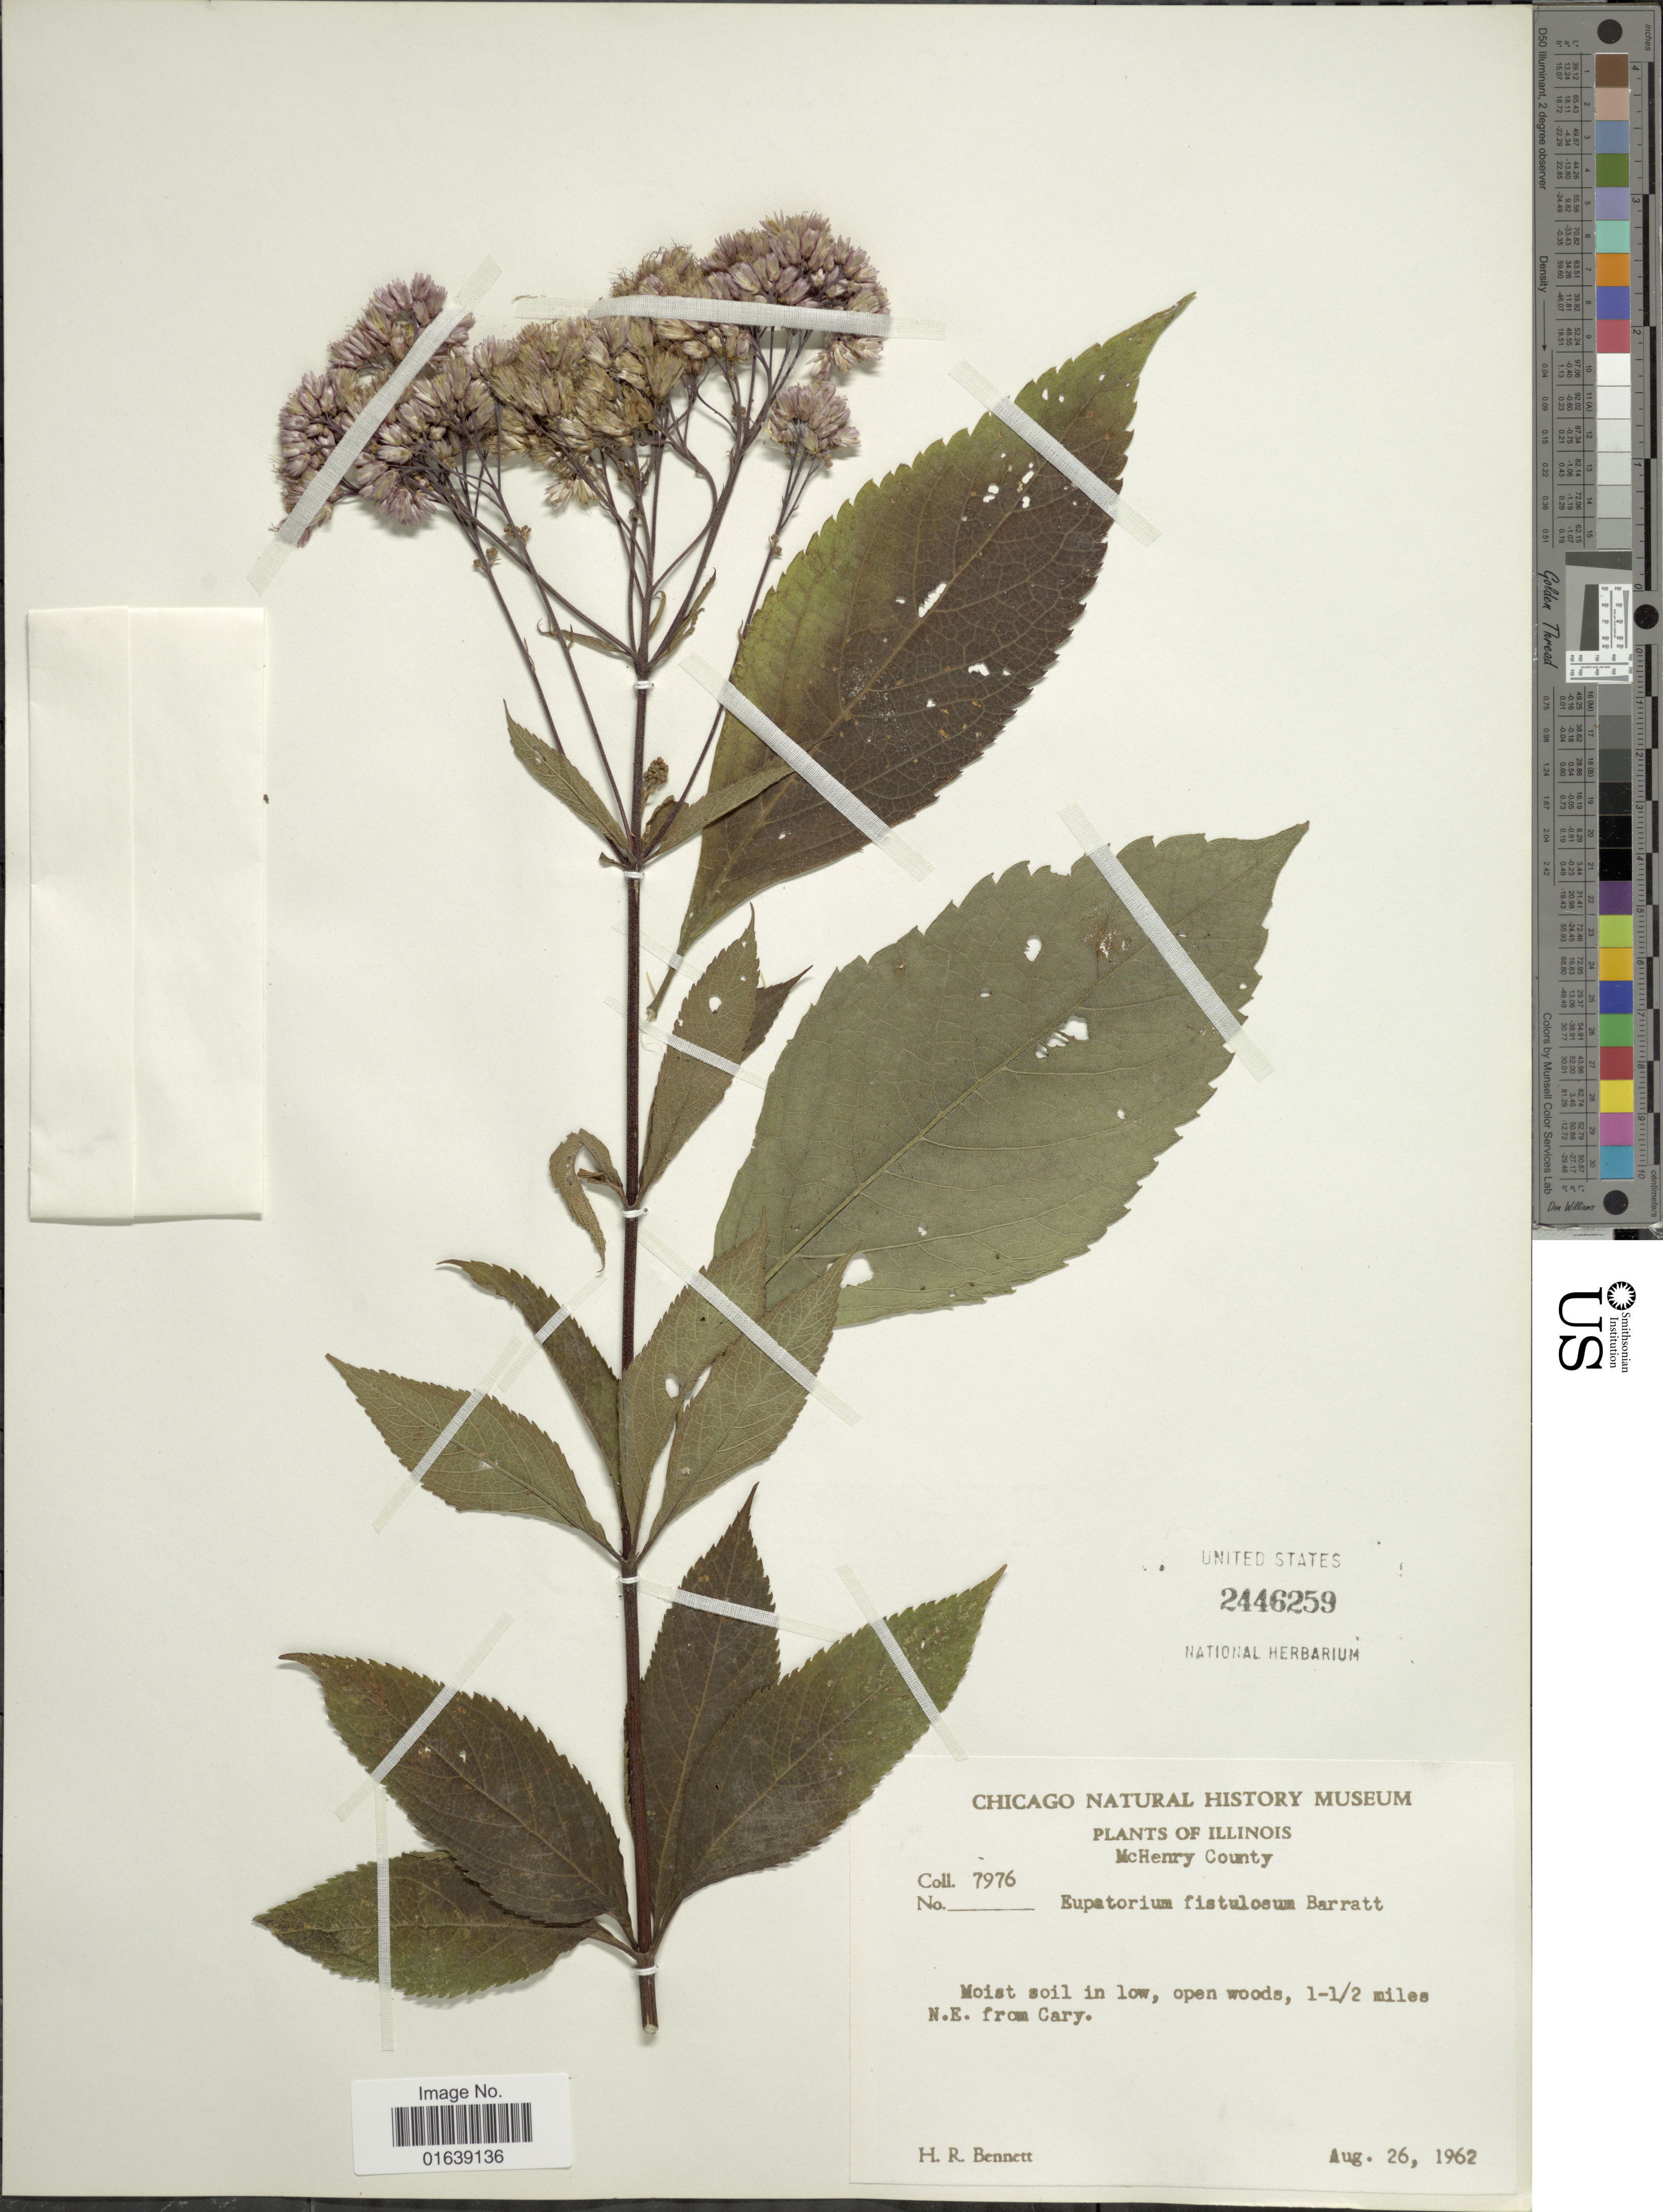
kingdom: Plantae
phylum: Tracheophyta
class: Magnoliopsida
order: Asterales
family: Asteraceae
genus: Eupatorium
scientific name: Eupatorium fistulosum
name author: Barratt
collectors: H. R. Bennett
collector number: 7976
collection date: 1962-08-26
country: United States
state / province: Illinois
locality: Illinois. McHenry County. Moist soil in low, open woods, 1-1/2 miles. N. E. from Cary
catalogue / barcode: US 2446259